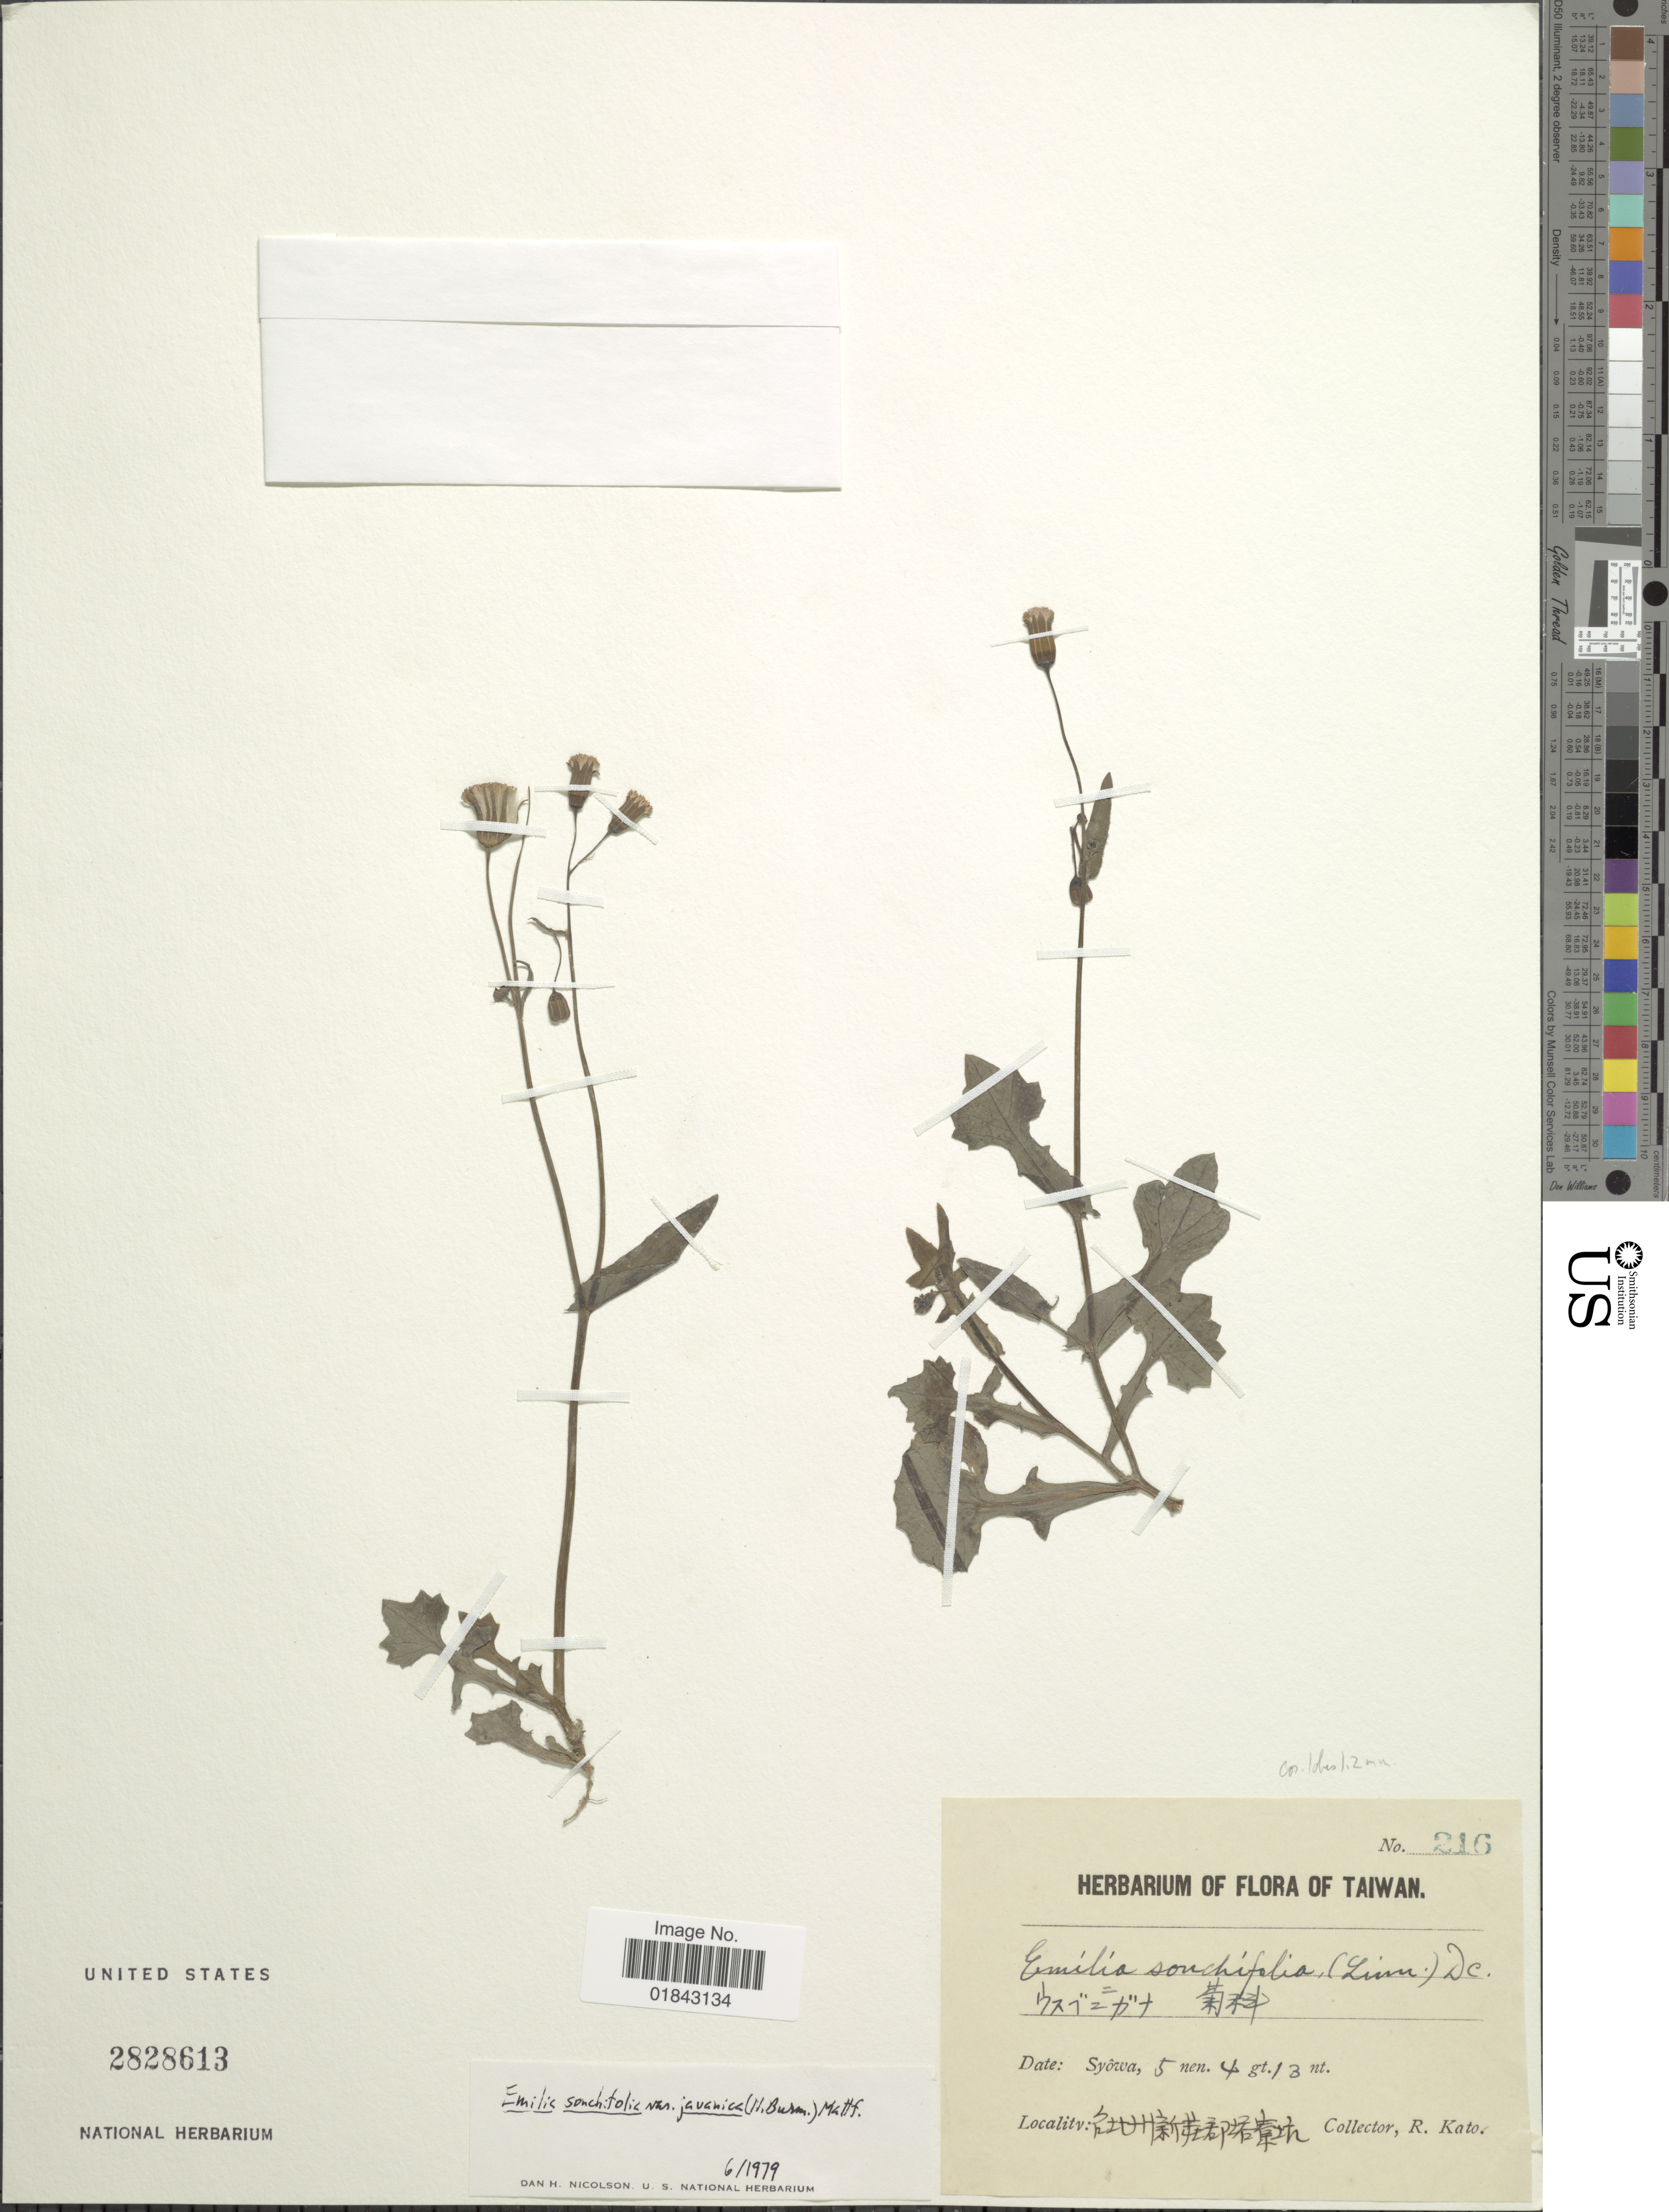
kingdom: Plantae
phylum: Tracheophyta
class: Magnoliopsida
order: Asterales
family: Asteraceae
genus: Emilia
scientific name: Emilia sonchifolia var. javanica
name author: (Burm. f.) Mattf.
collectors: R. Kato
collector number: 216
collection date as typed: Transcribed d/m/y: 5/4/13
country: Taiwan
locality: Syôwa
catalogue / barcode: US 2828613